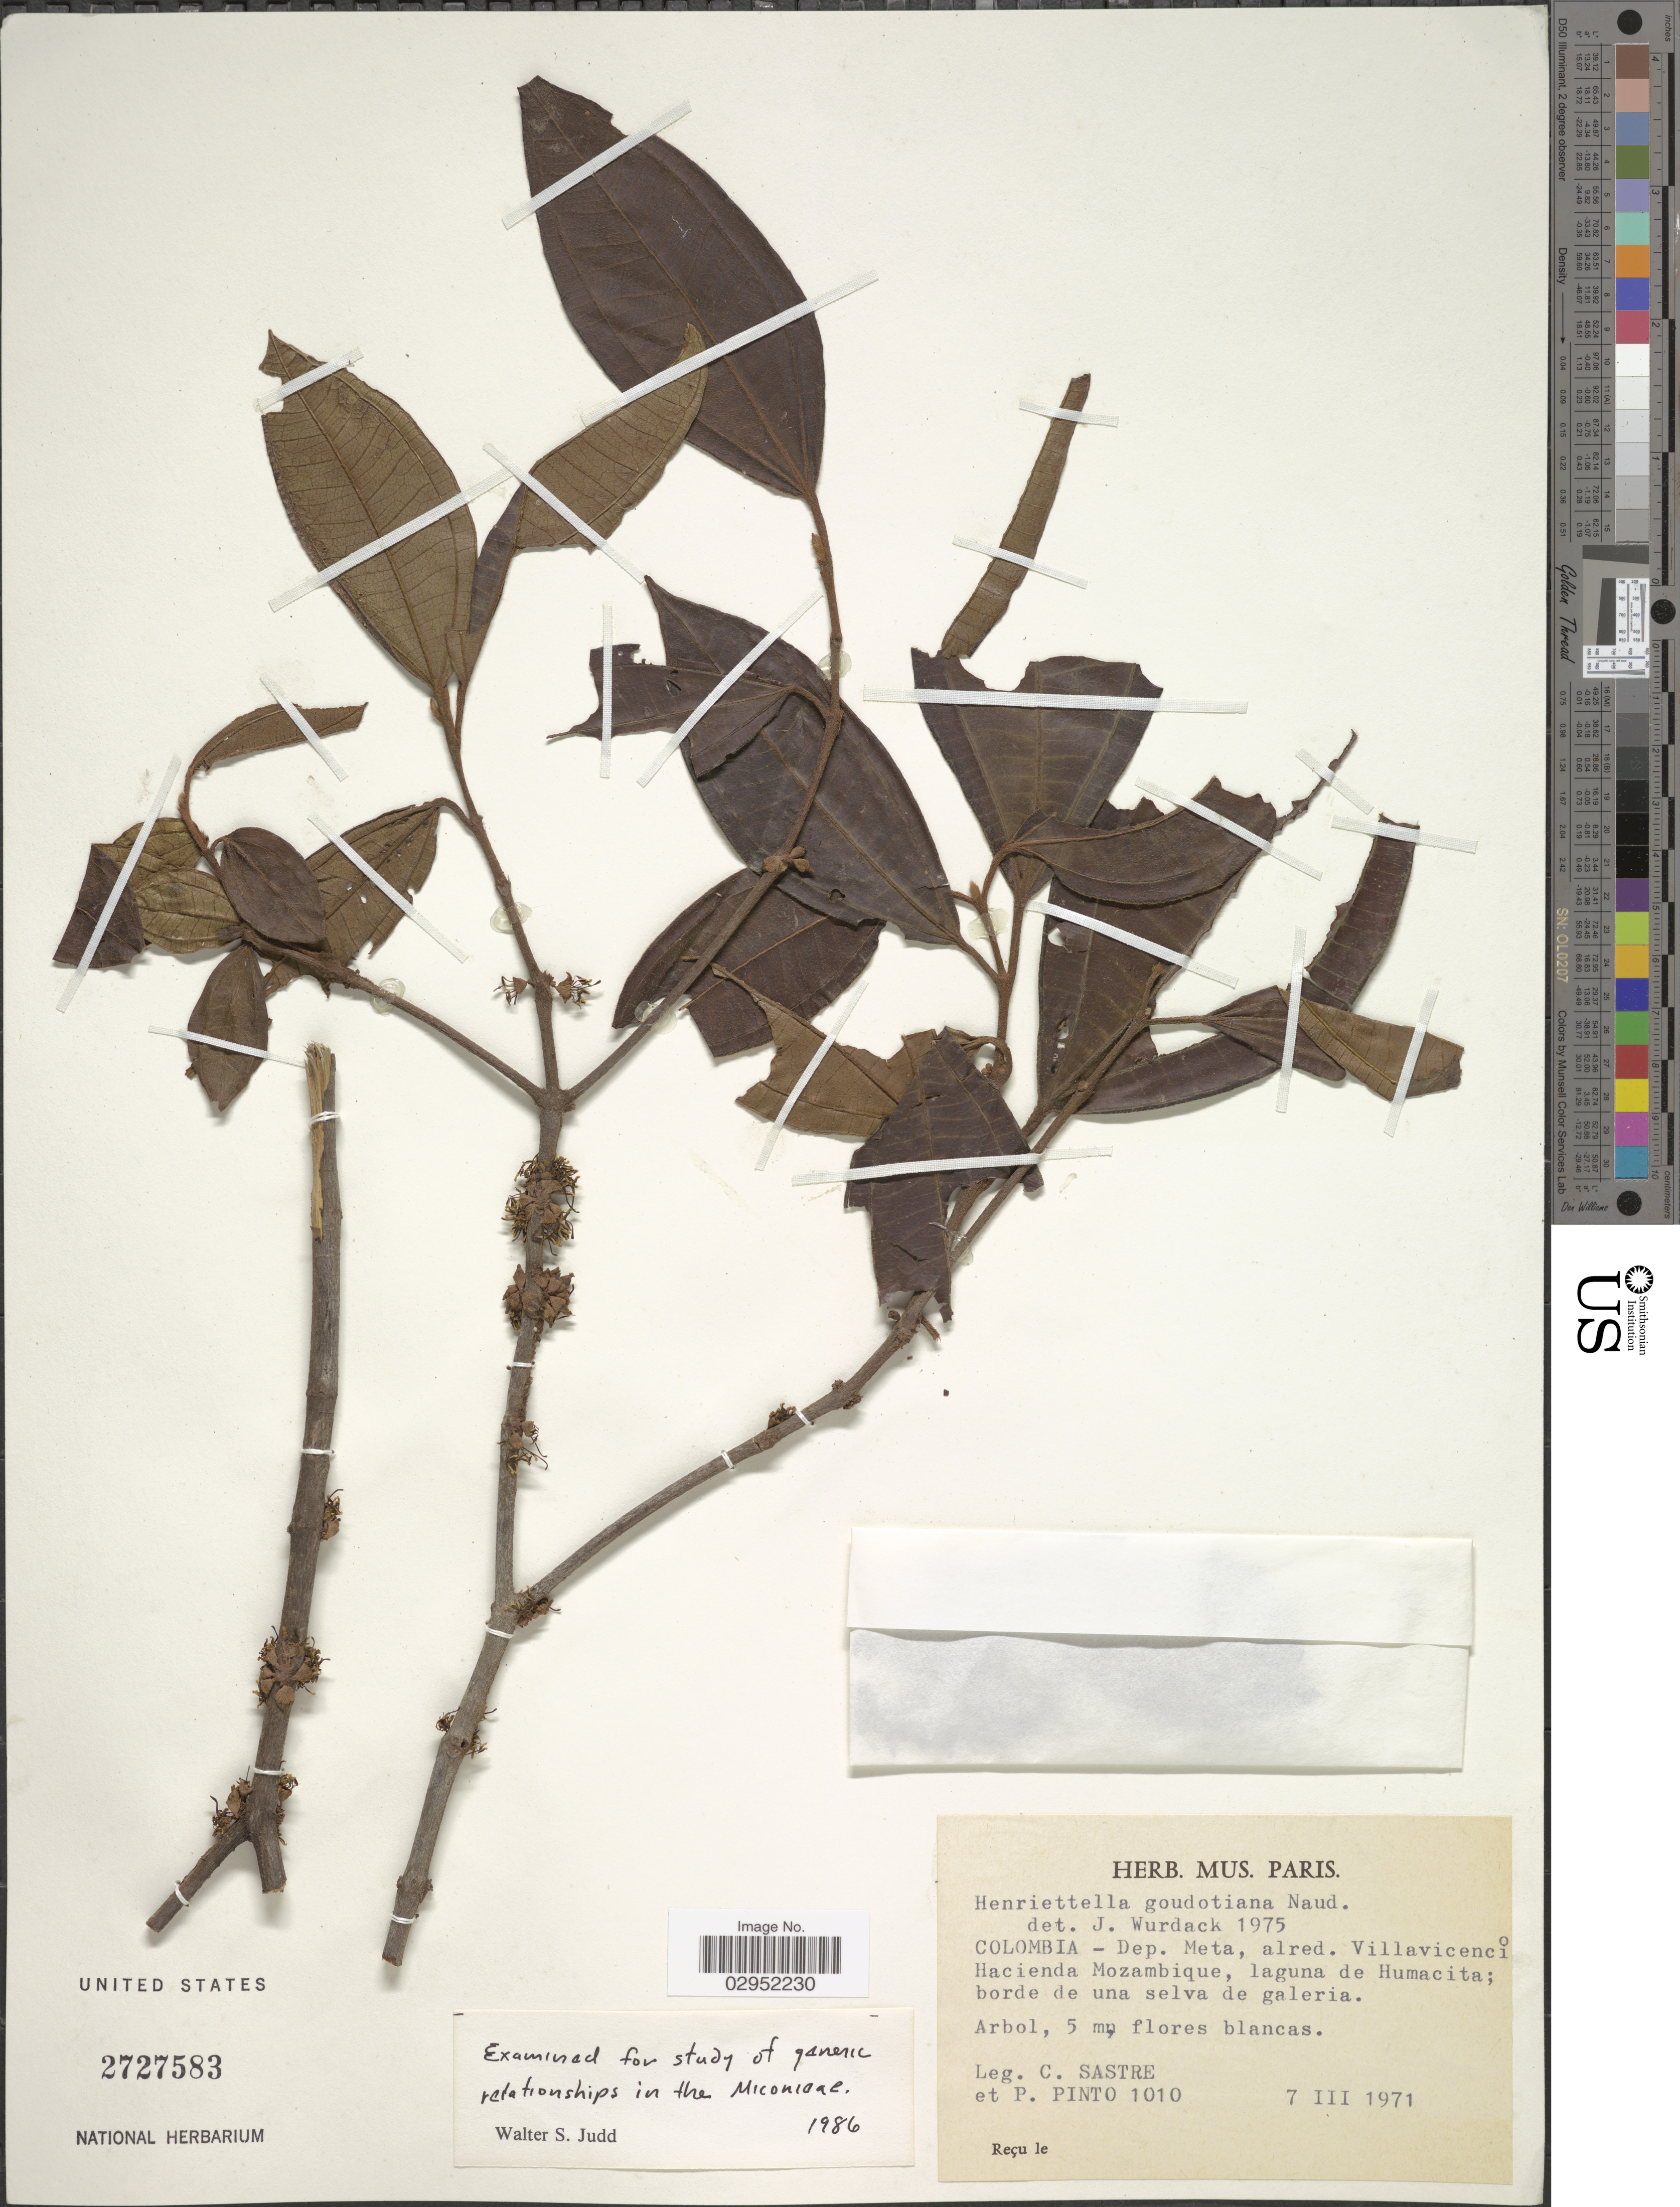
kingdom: Plantae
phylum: Tracheophyta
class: Magnoliopsida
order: Myrtales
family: Melastomataceae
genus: Henriettea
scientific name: Henriettea goudotiana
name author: (Naudin) Penneys et al.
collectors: C. Sastre & P. Pinto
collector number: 1010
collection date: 1971-03-07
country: Colombia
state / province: Meta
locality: Dep. Meta, alred. Villavicencio. Hacienda Mozambique, laguna de Humacita.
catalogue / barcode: US 2727583